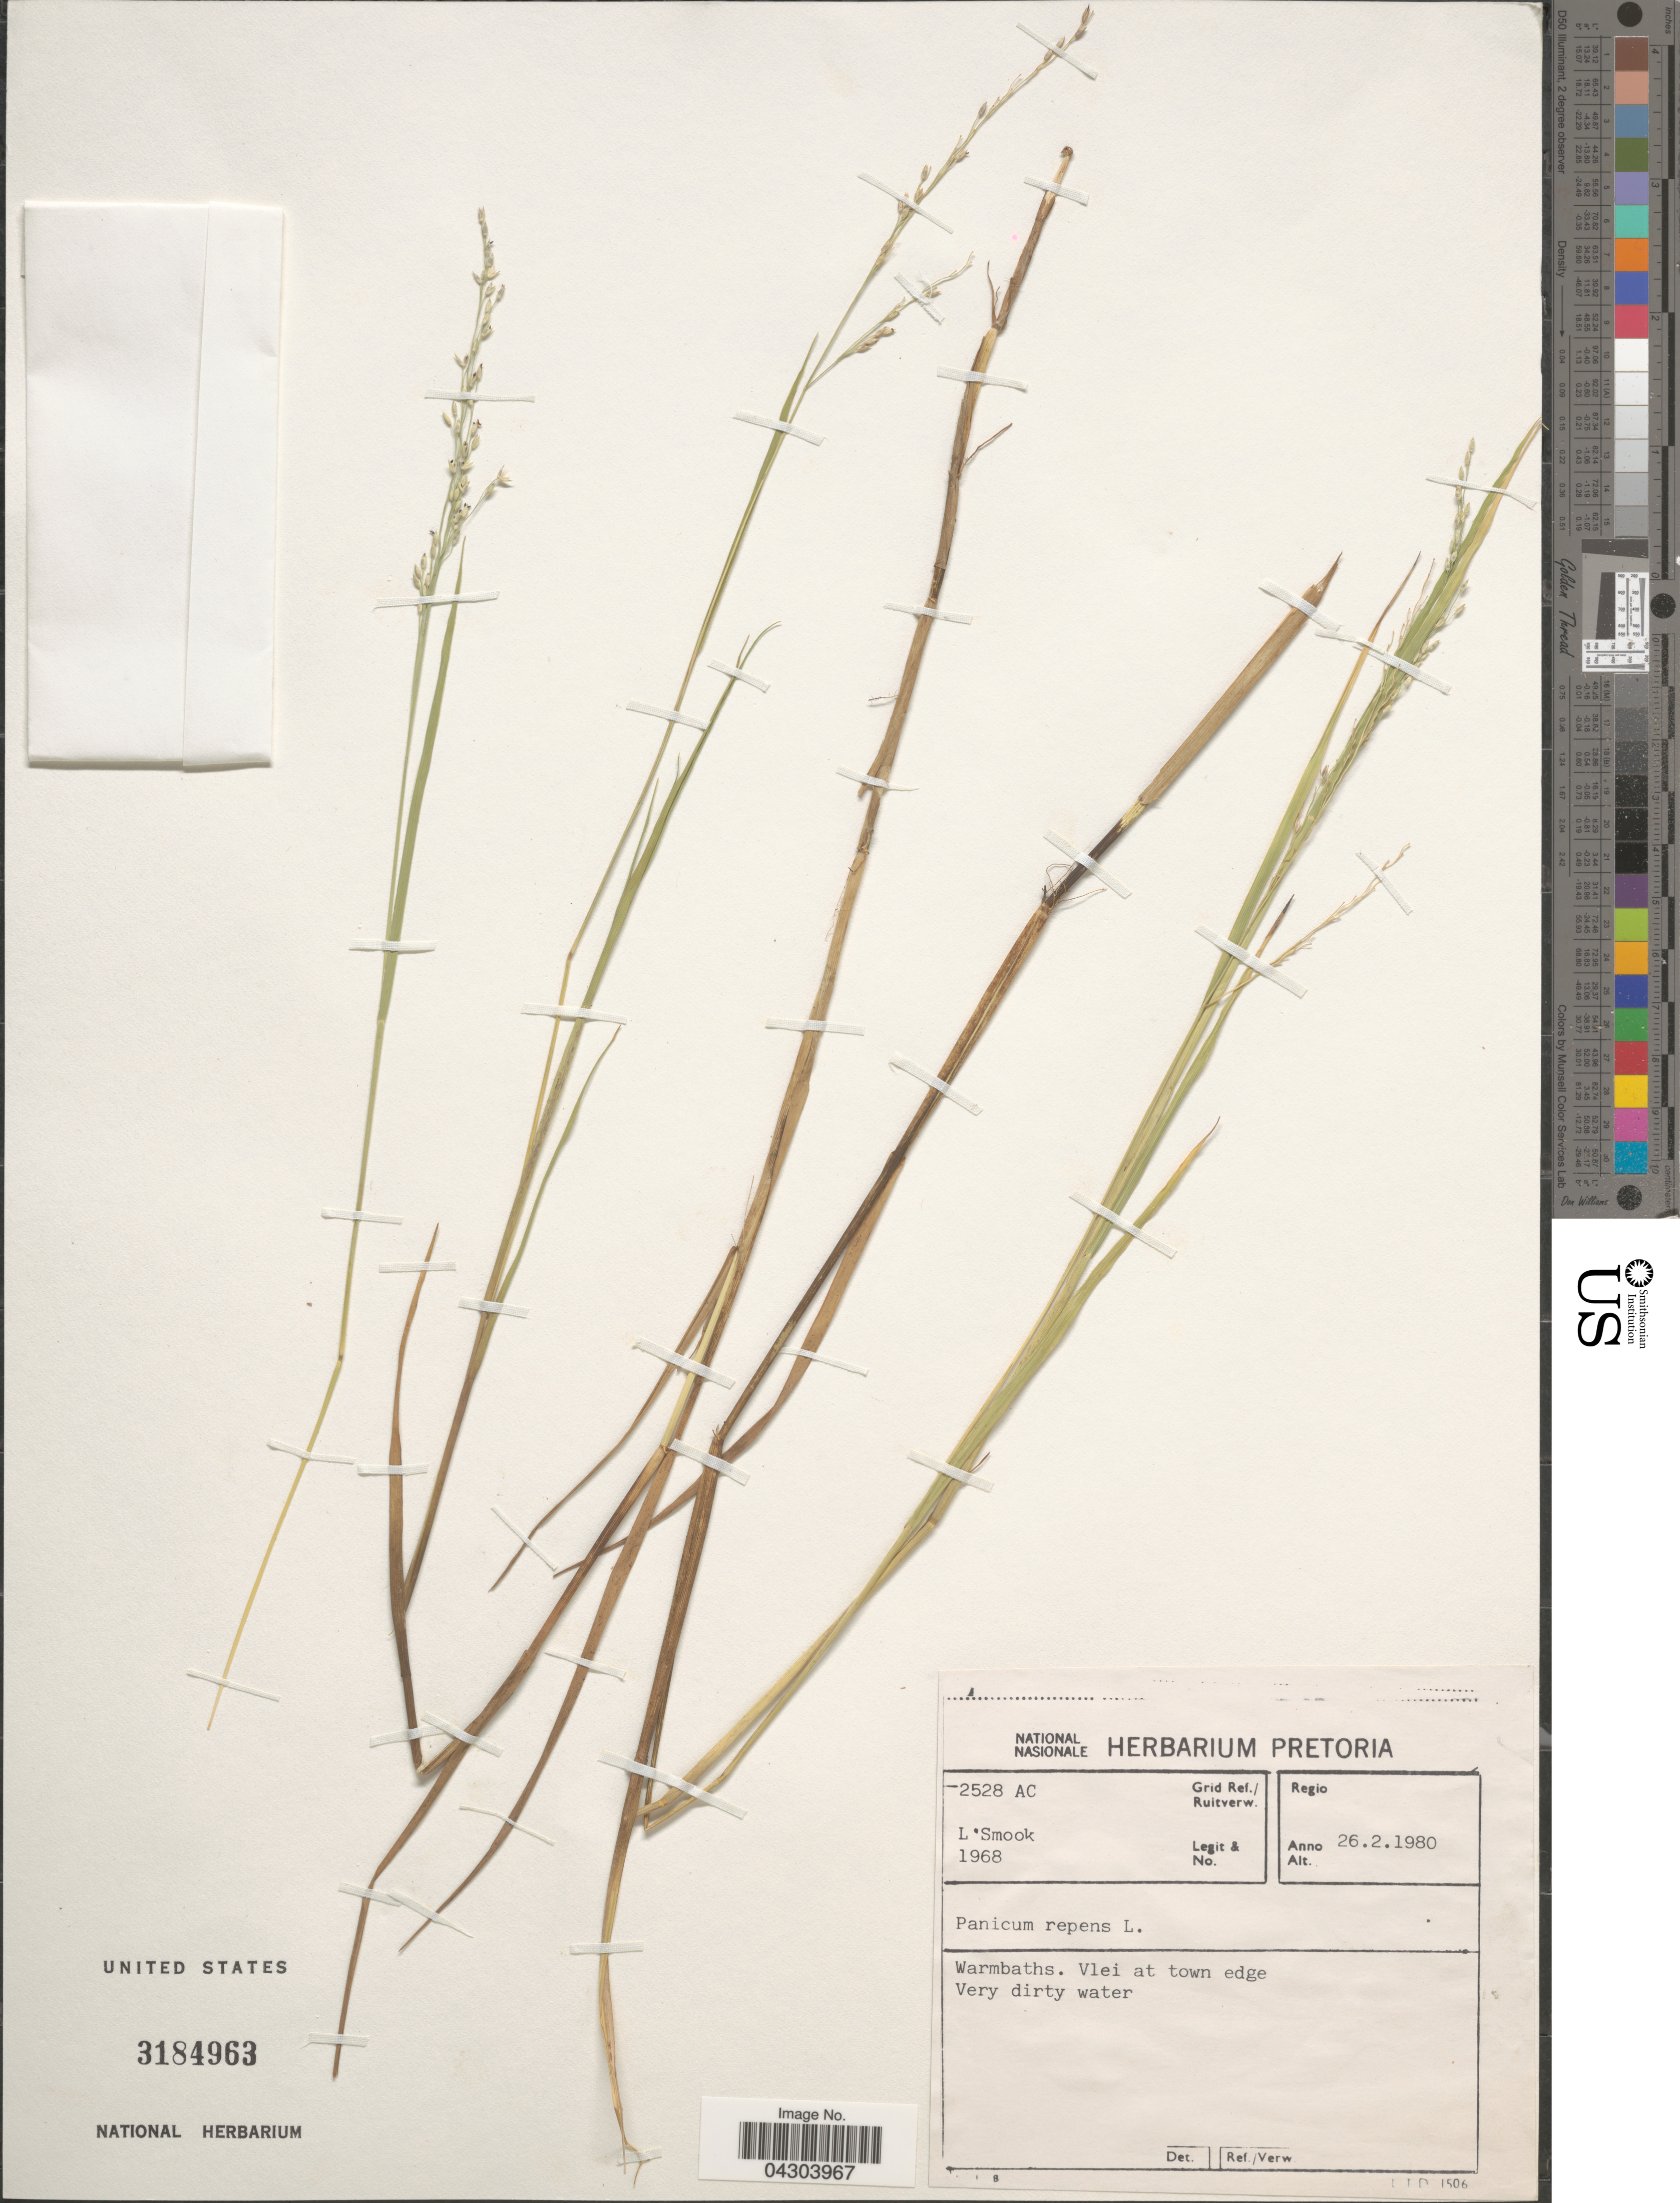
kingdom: Plantae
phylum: Tracheophyta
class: Liliopsida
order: Poales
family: Poaceae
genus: Panicum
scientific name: Panicum repens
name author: L.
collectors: L. Smook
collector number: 1968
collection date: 1980-02-26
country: South Africa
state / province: KwaZulu-Natal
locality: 2528 AC Grid Ref./Ruitverw. Warmbaths. Vlei at town edge.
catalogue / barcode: US 3184963